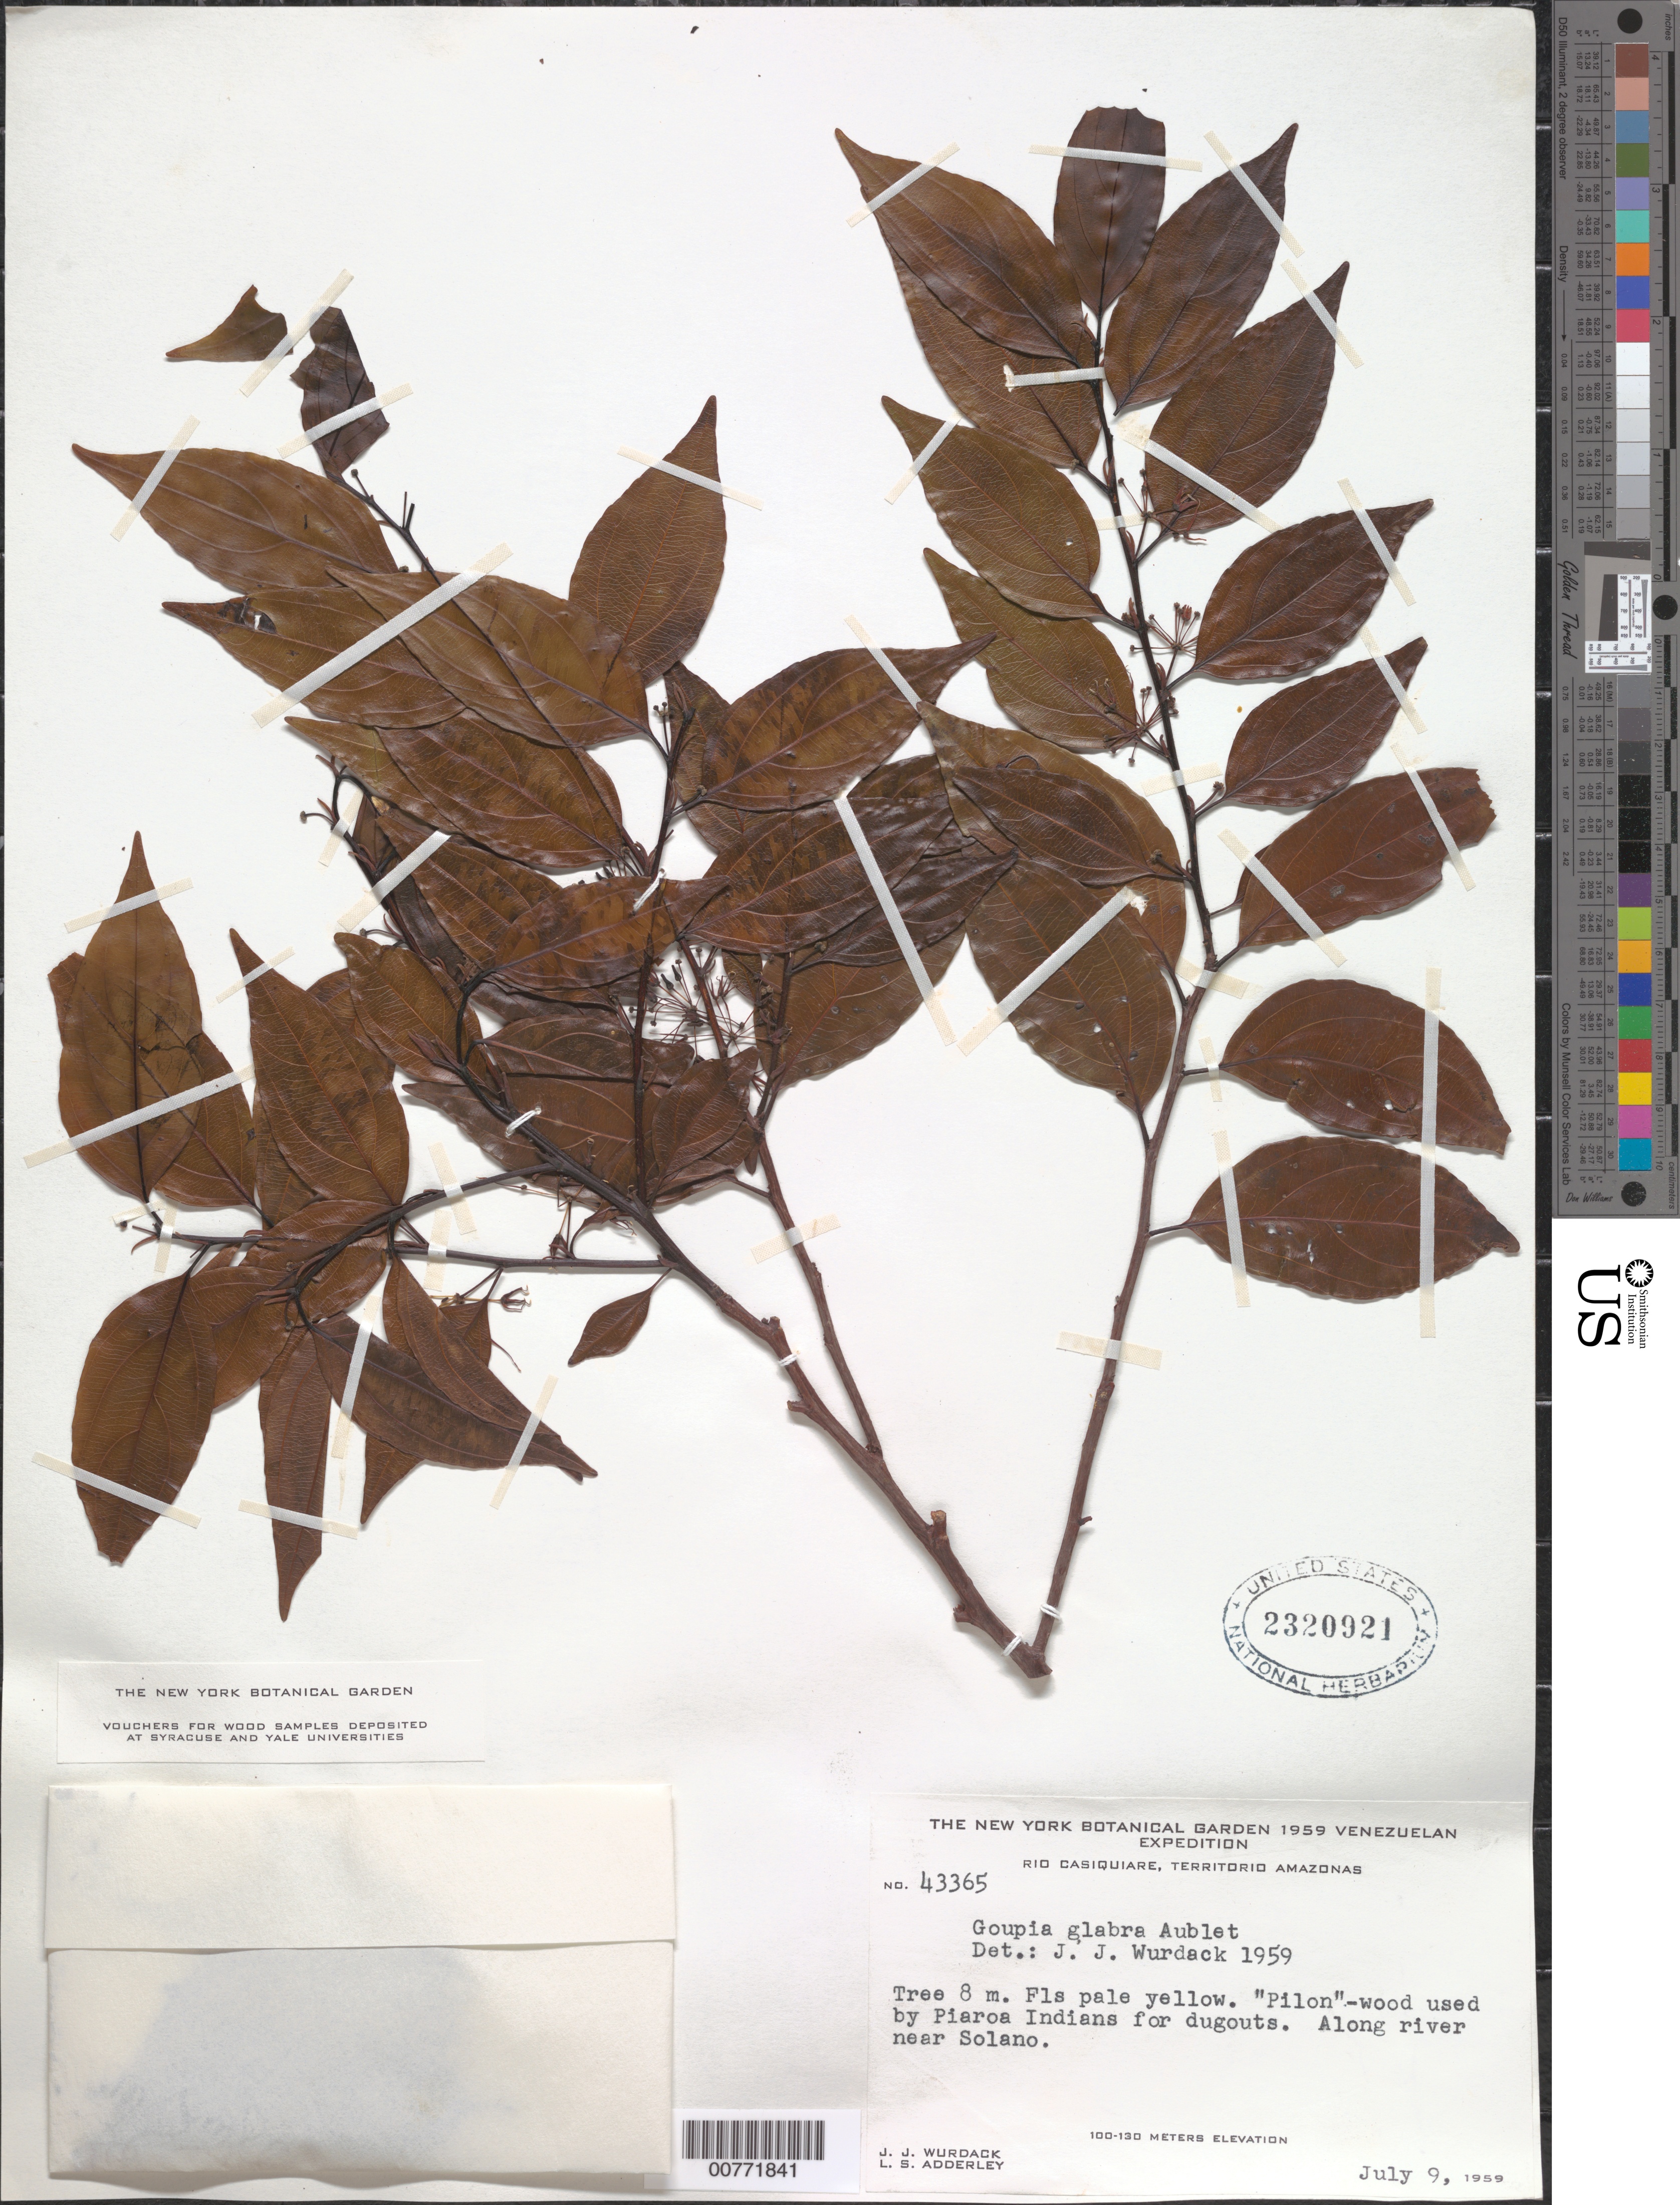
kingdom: Plantae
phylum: Tracheophyta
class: Magnoliopsida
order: Malpighiales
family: Goupiaceae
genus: Goupia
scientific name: Goupia glabra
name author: Aubl.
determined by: Wurdack, John J., (US), US (UNITED STATES)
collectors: J. J. Wurdack & L. S. Adderley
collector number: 43365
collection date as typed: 9-Jul-59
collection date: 1959-07-09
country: Venezuela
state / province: Amazonas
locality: Río Casiquiare, near Solano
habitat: Along river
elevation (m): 100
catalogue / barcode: US 2320921